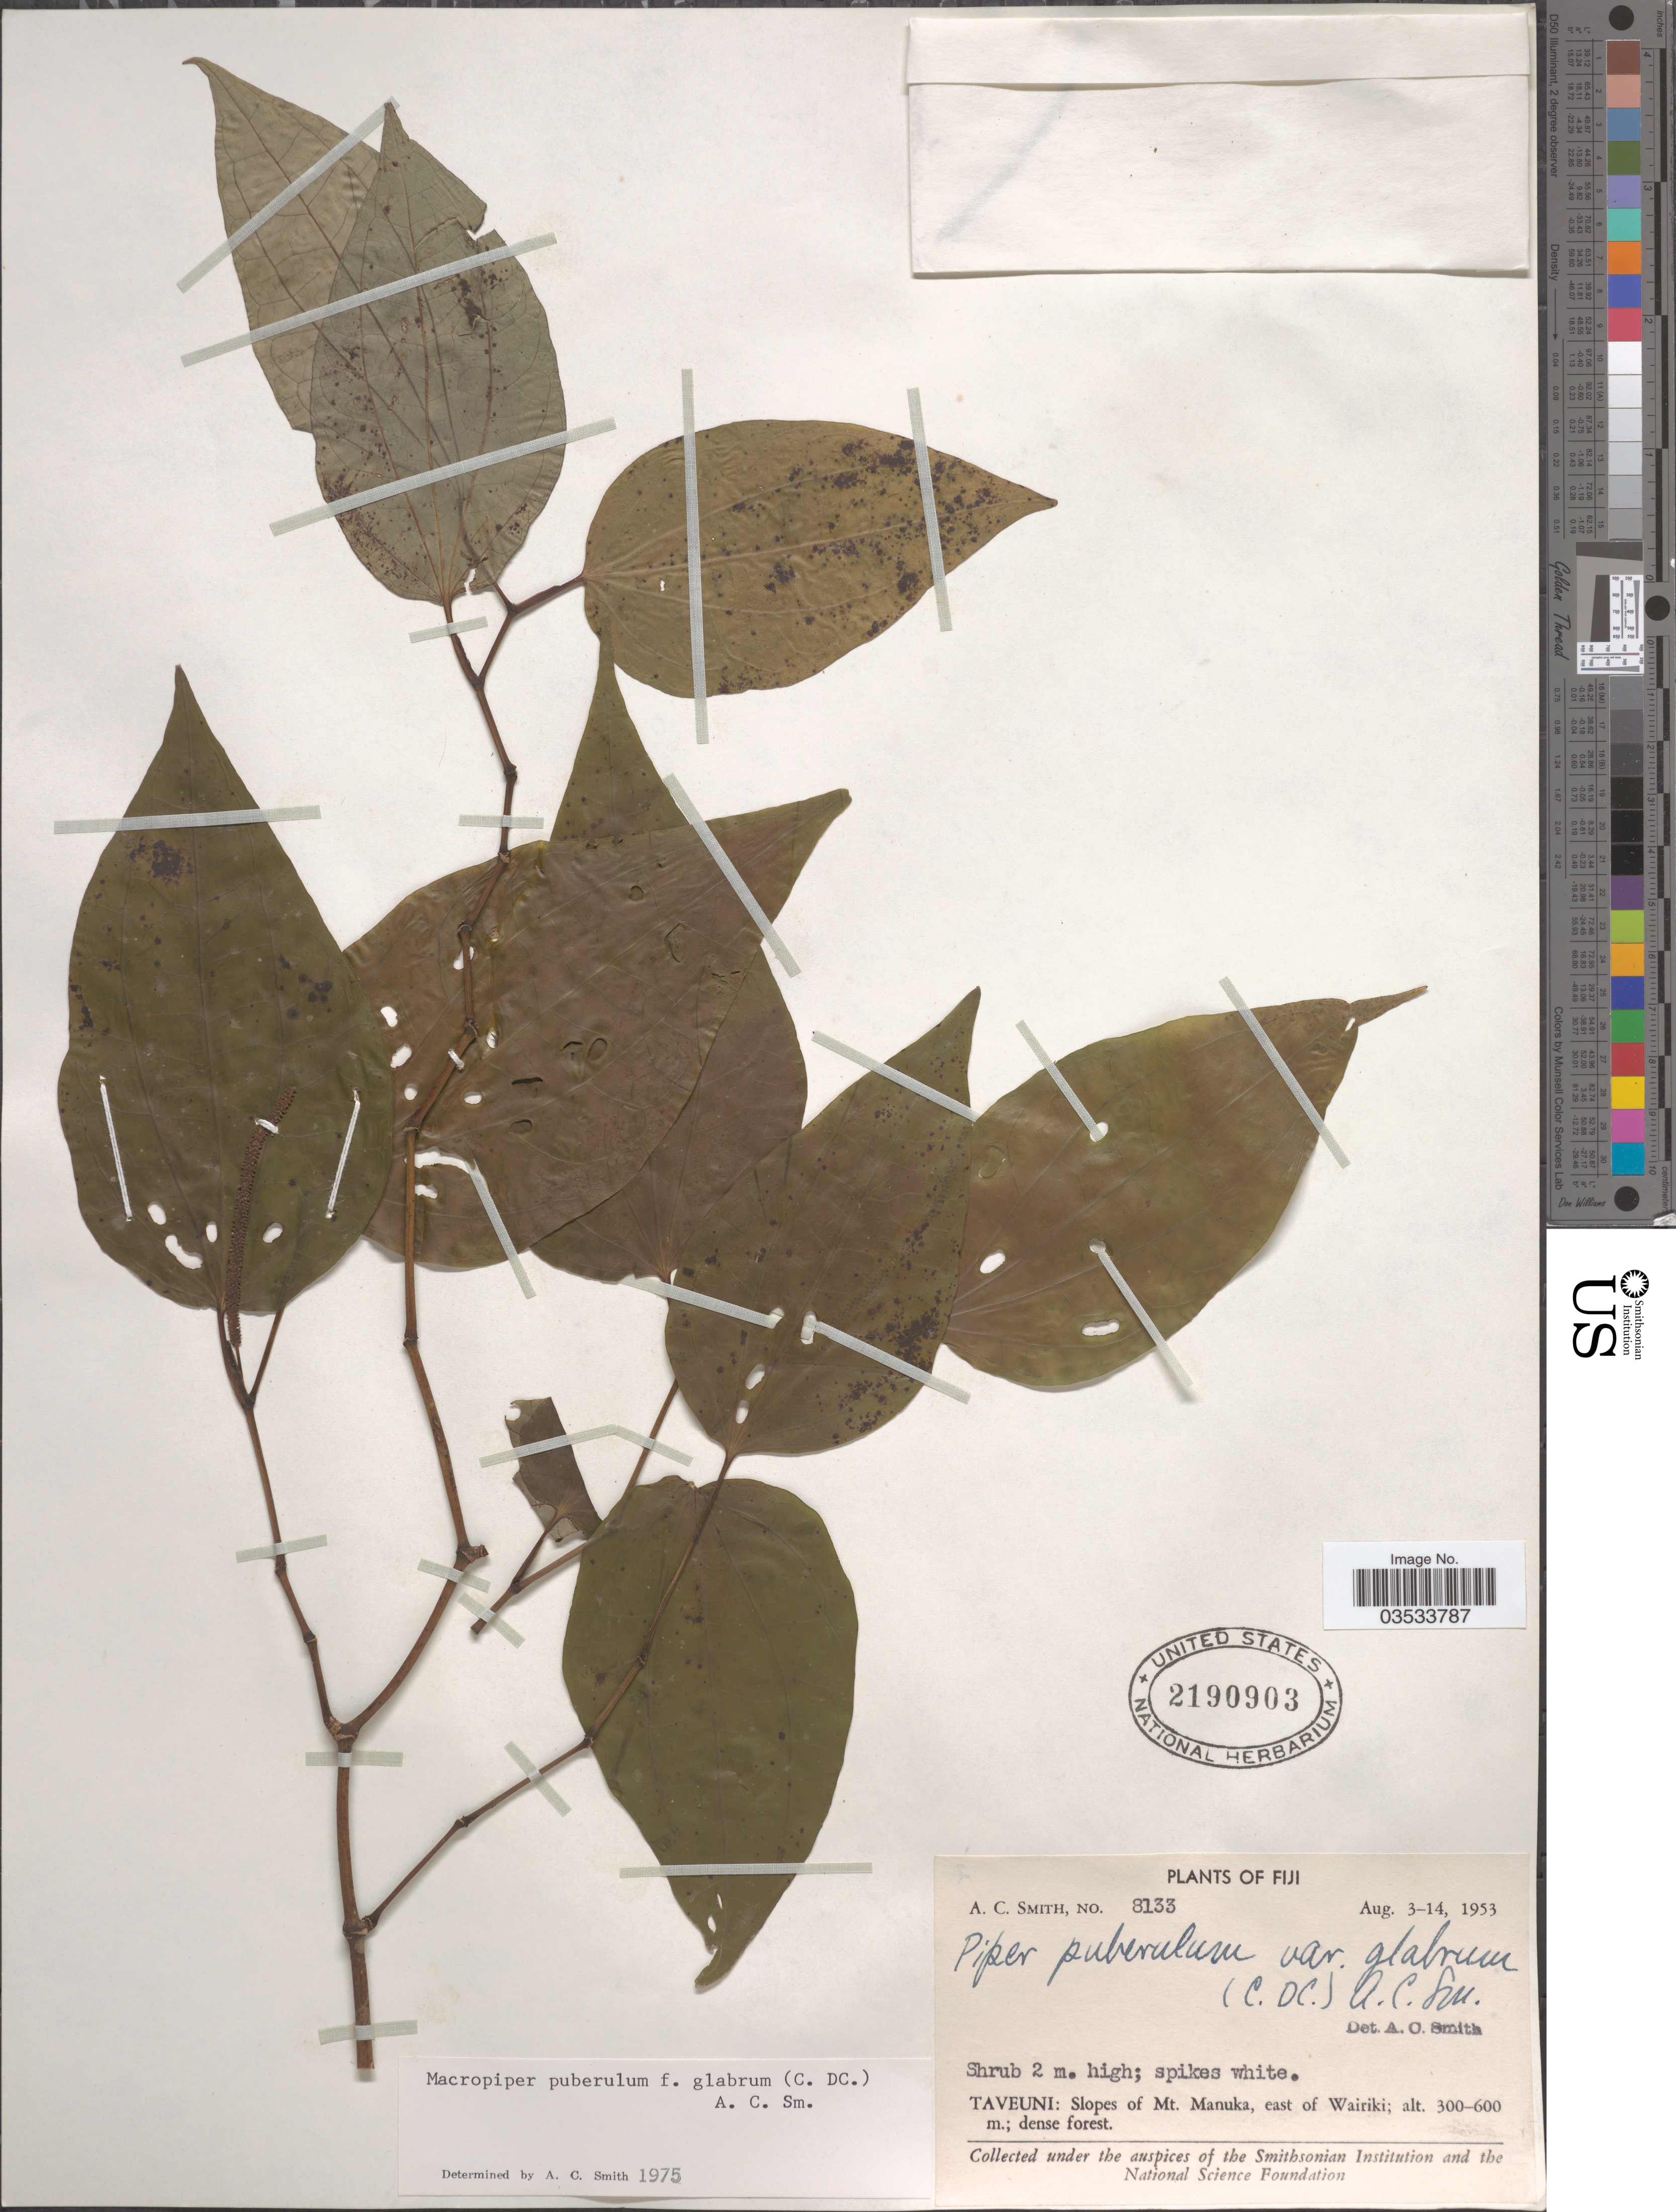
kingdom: Plantae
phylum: Tracheophyta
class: Magnoliopsida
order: Piperales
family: Piperaceae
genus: Piper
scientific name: Piper puberulum var. glabrum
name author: (C. DC.) C.A. Sm.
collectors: A. C. Smith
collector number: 8133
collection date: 1953-08-03/1953-08-14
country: Fiji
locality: Taveuni: Slopes of Mt. Manuka, east of Wairiki.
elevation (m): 300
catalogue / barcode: US 2190903